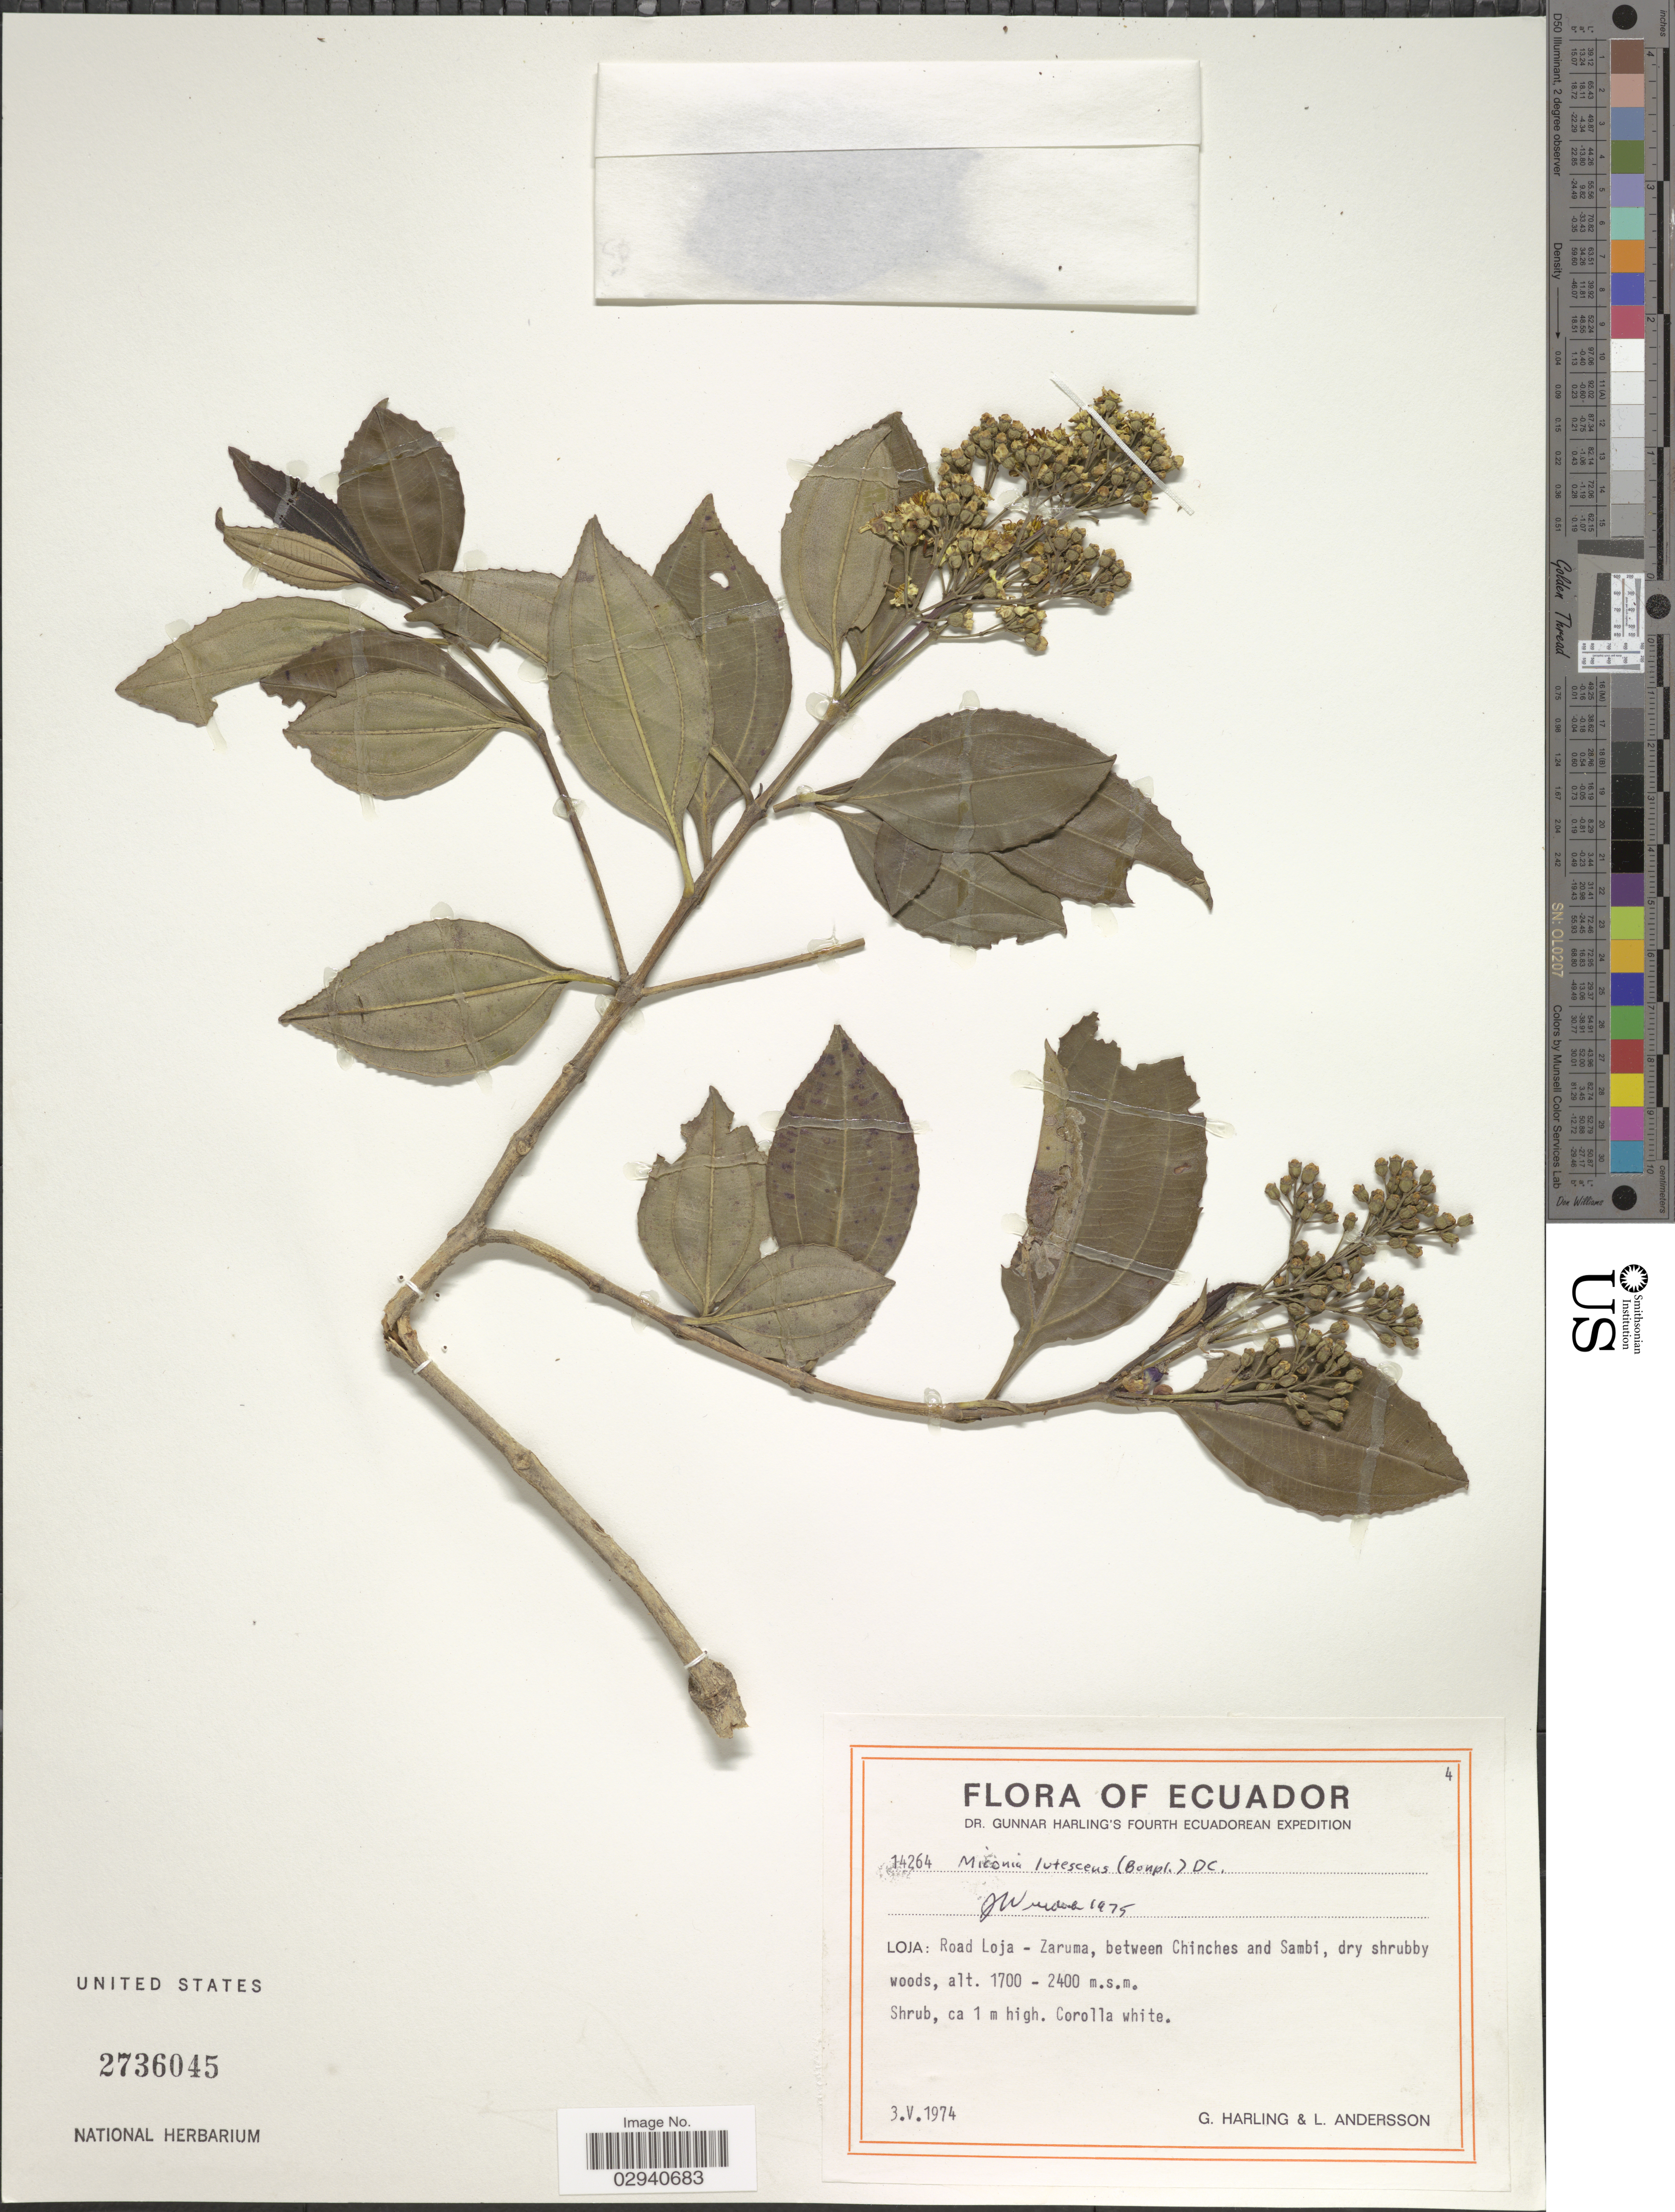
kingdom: Plantae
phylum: Tracheophyta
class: Magnoliopsida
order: Myrtales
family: Melastomataceae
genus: Miconia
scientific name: Miconia lutescens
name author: (Bonpl.) DC.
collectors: G. Harling & L. Andersson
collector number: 14264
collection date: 1974-05-03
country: Ecuador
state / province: Loja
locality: Road Loja - Zaruma, between Chinches and Sambi.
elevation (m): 1700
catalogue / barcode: US 2736045